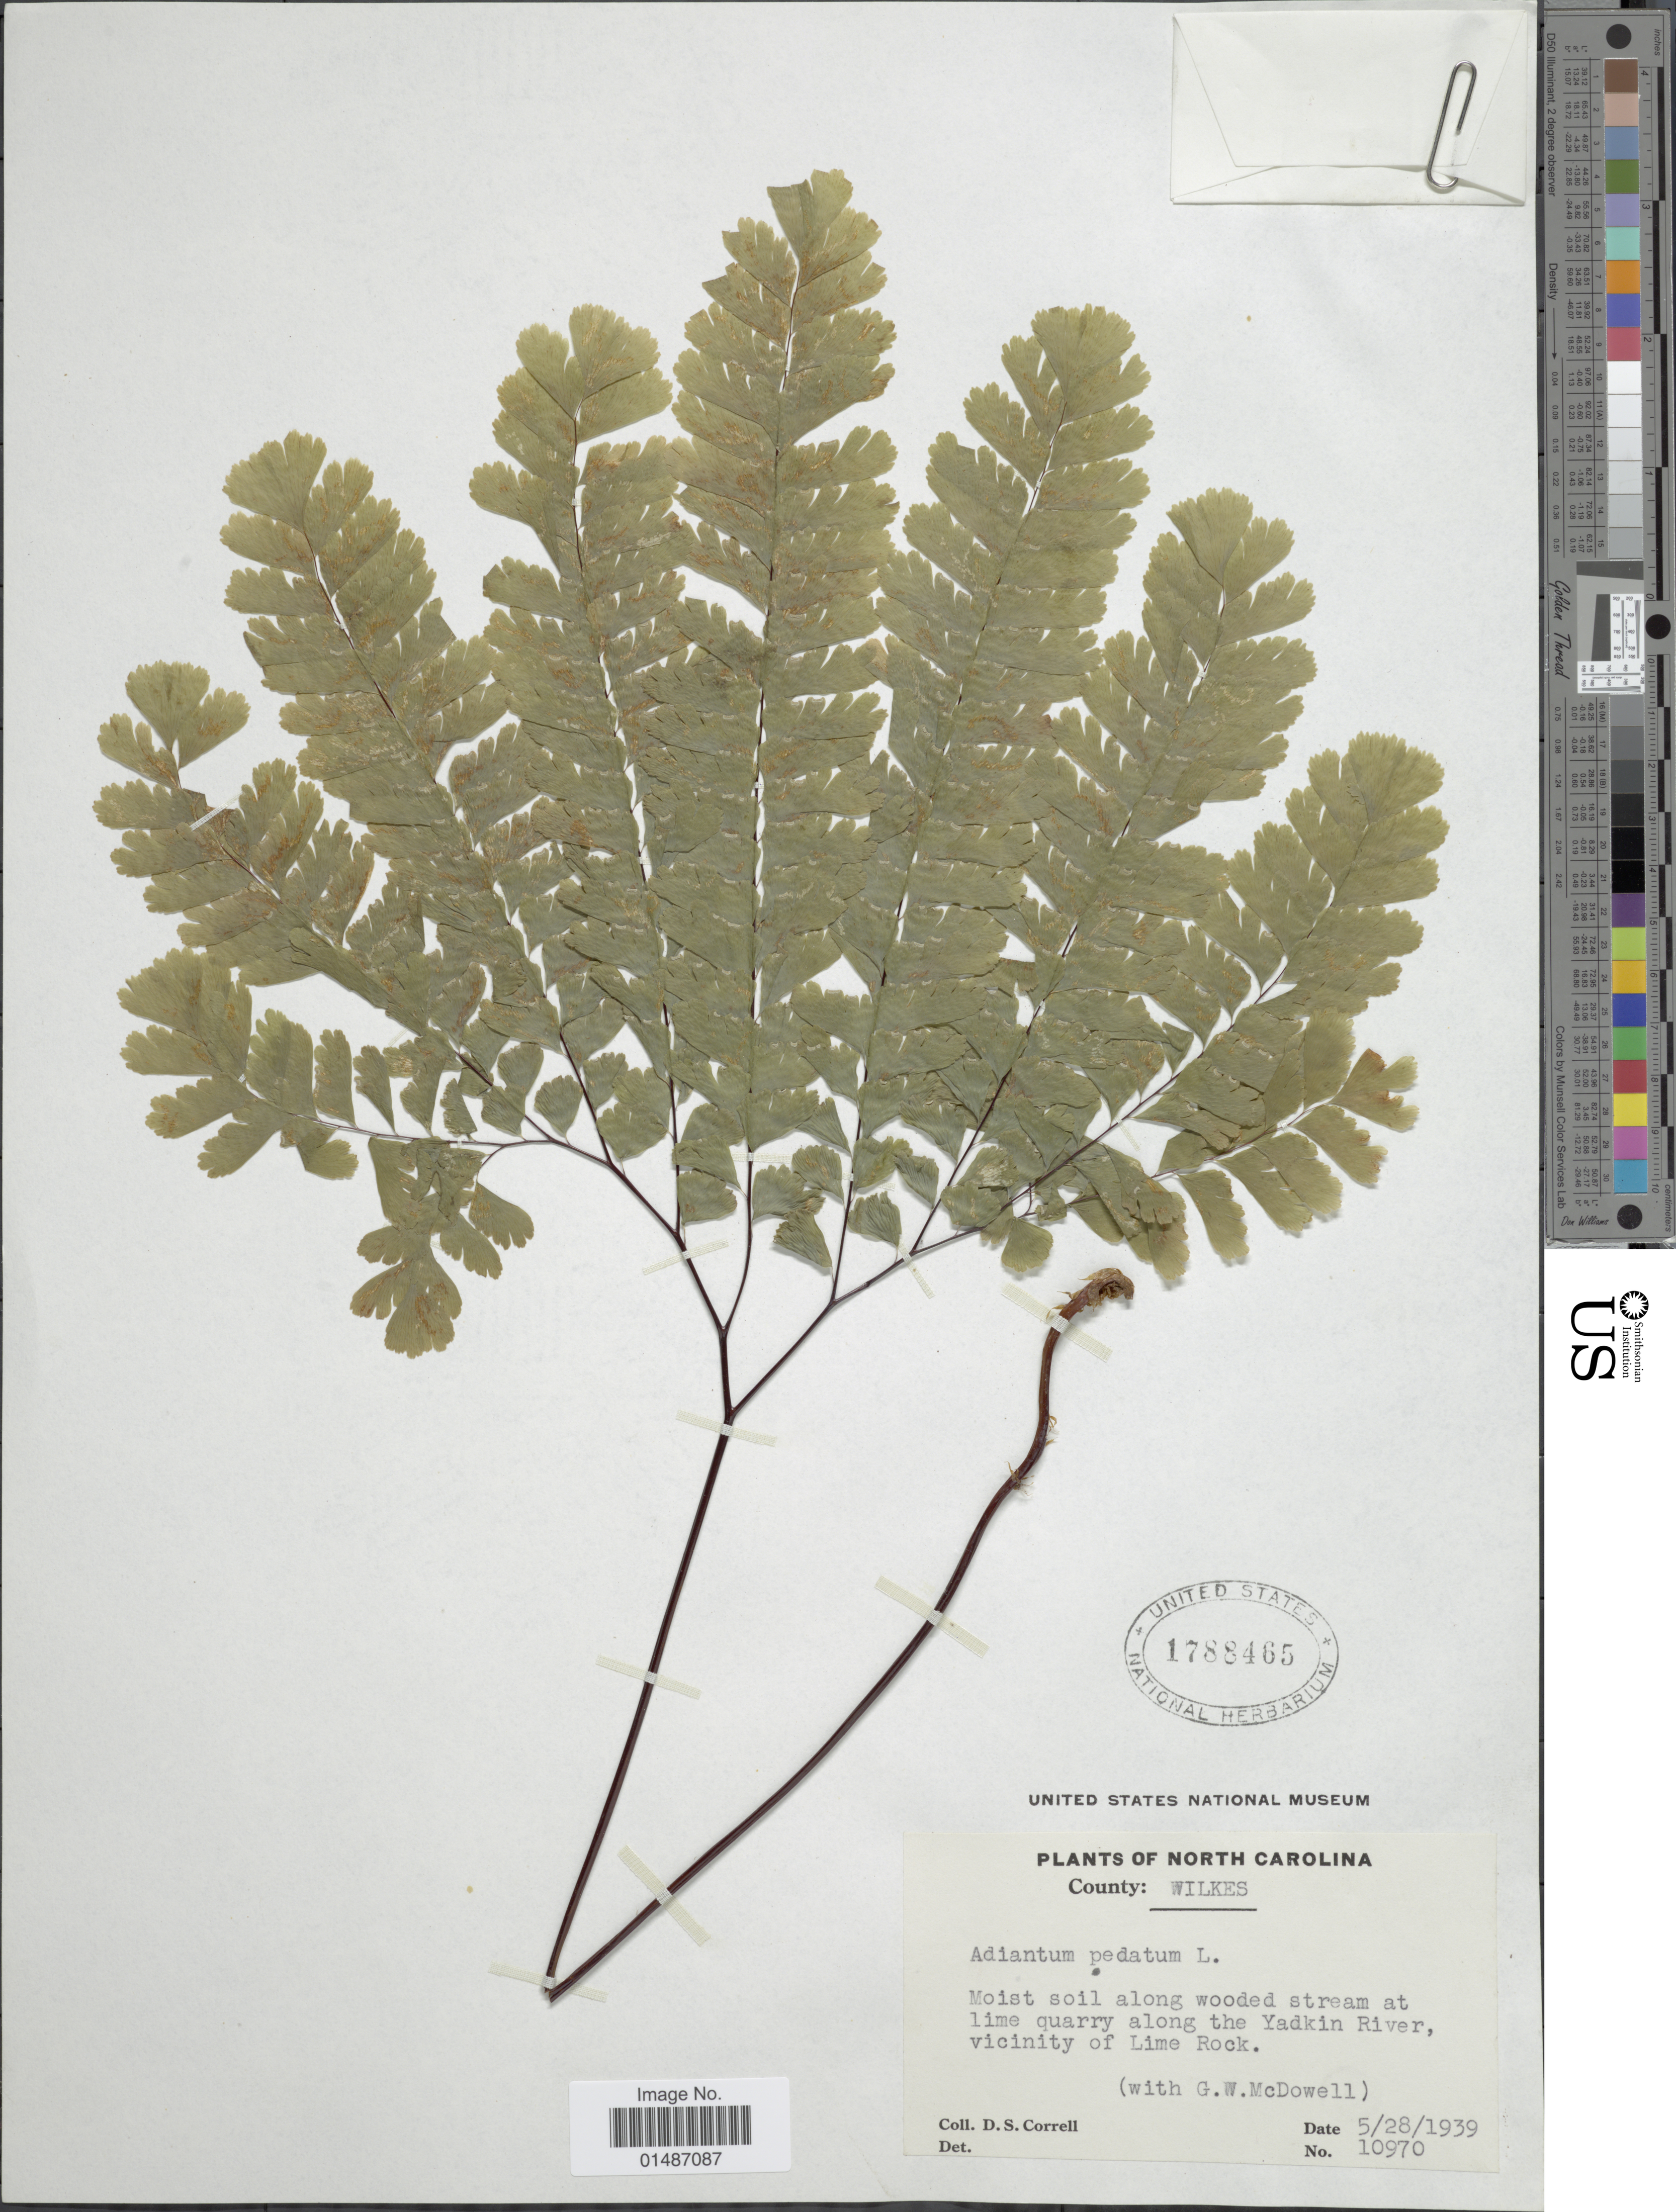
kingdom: Plantae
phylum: Tracheophyta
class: Polypodiopsida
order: Polypodiales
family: Pteridaceae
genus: Adiantum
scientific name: Adiantum pedatum var. pedatum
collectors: D. S. Correll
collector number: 10970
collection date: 1939-05-28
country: United States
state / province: North Carolina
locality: County: Wilkes. Moist soil along wooded stream at lime quarry along the Yadkin River, vicinity of Lime Rock.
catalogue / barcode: US 1788465